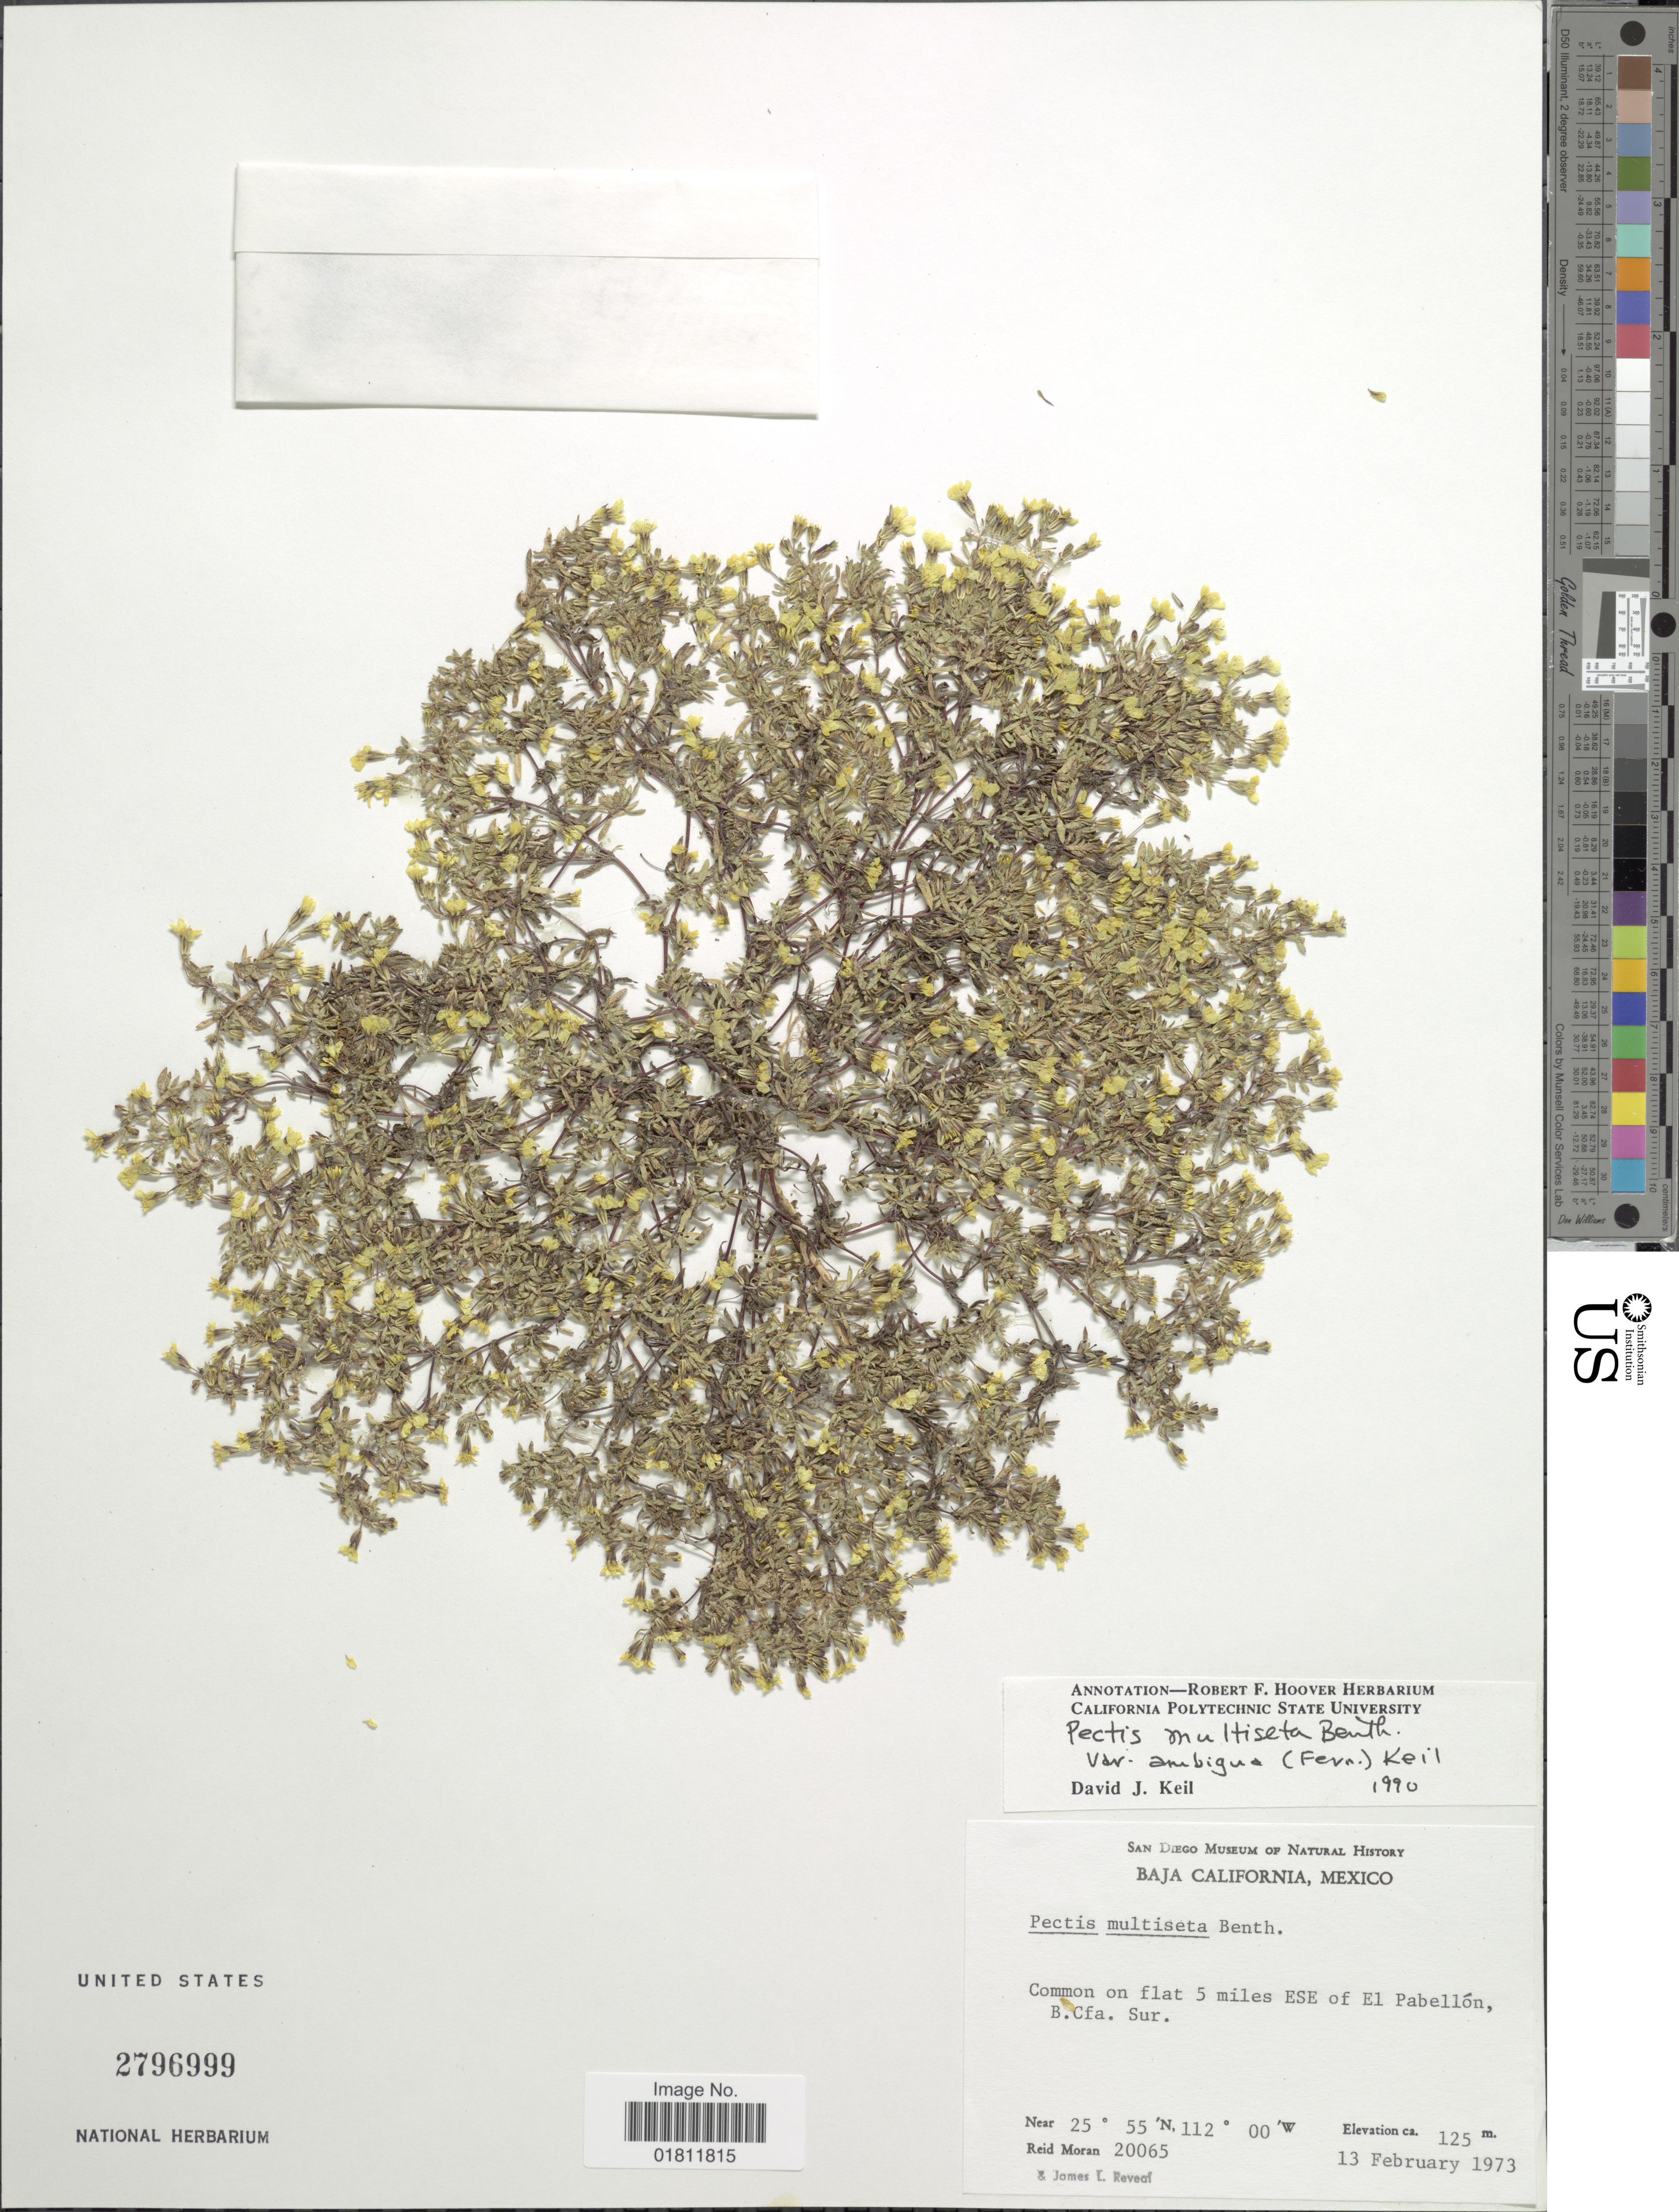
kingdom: Plantae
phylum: Tracheophyta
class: Magnoliopsida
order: Asterales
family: Asteraceae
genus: Pectis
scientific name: Pectis multiceps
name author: Urb.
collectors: R. V. Moran & J. L. Reveal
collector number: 20065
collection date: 1973-02-13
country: Mexico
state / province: Baja California Sur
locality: Baja California, Mexico, 5 miles ESE of El Pabellon, B. fa.Sur.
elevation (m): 125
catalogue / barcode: US 2796999